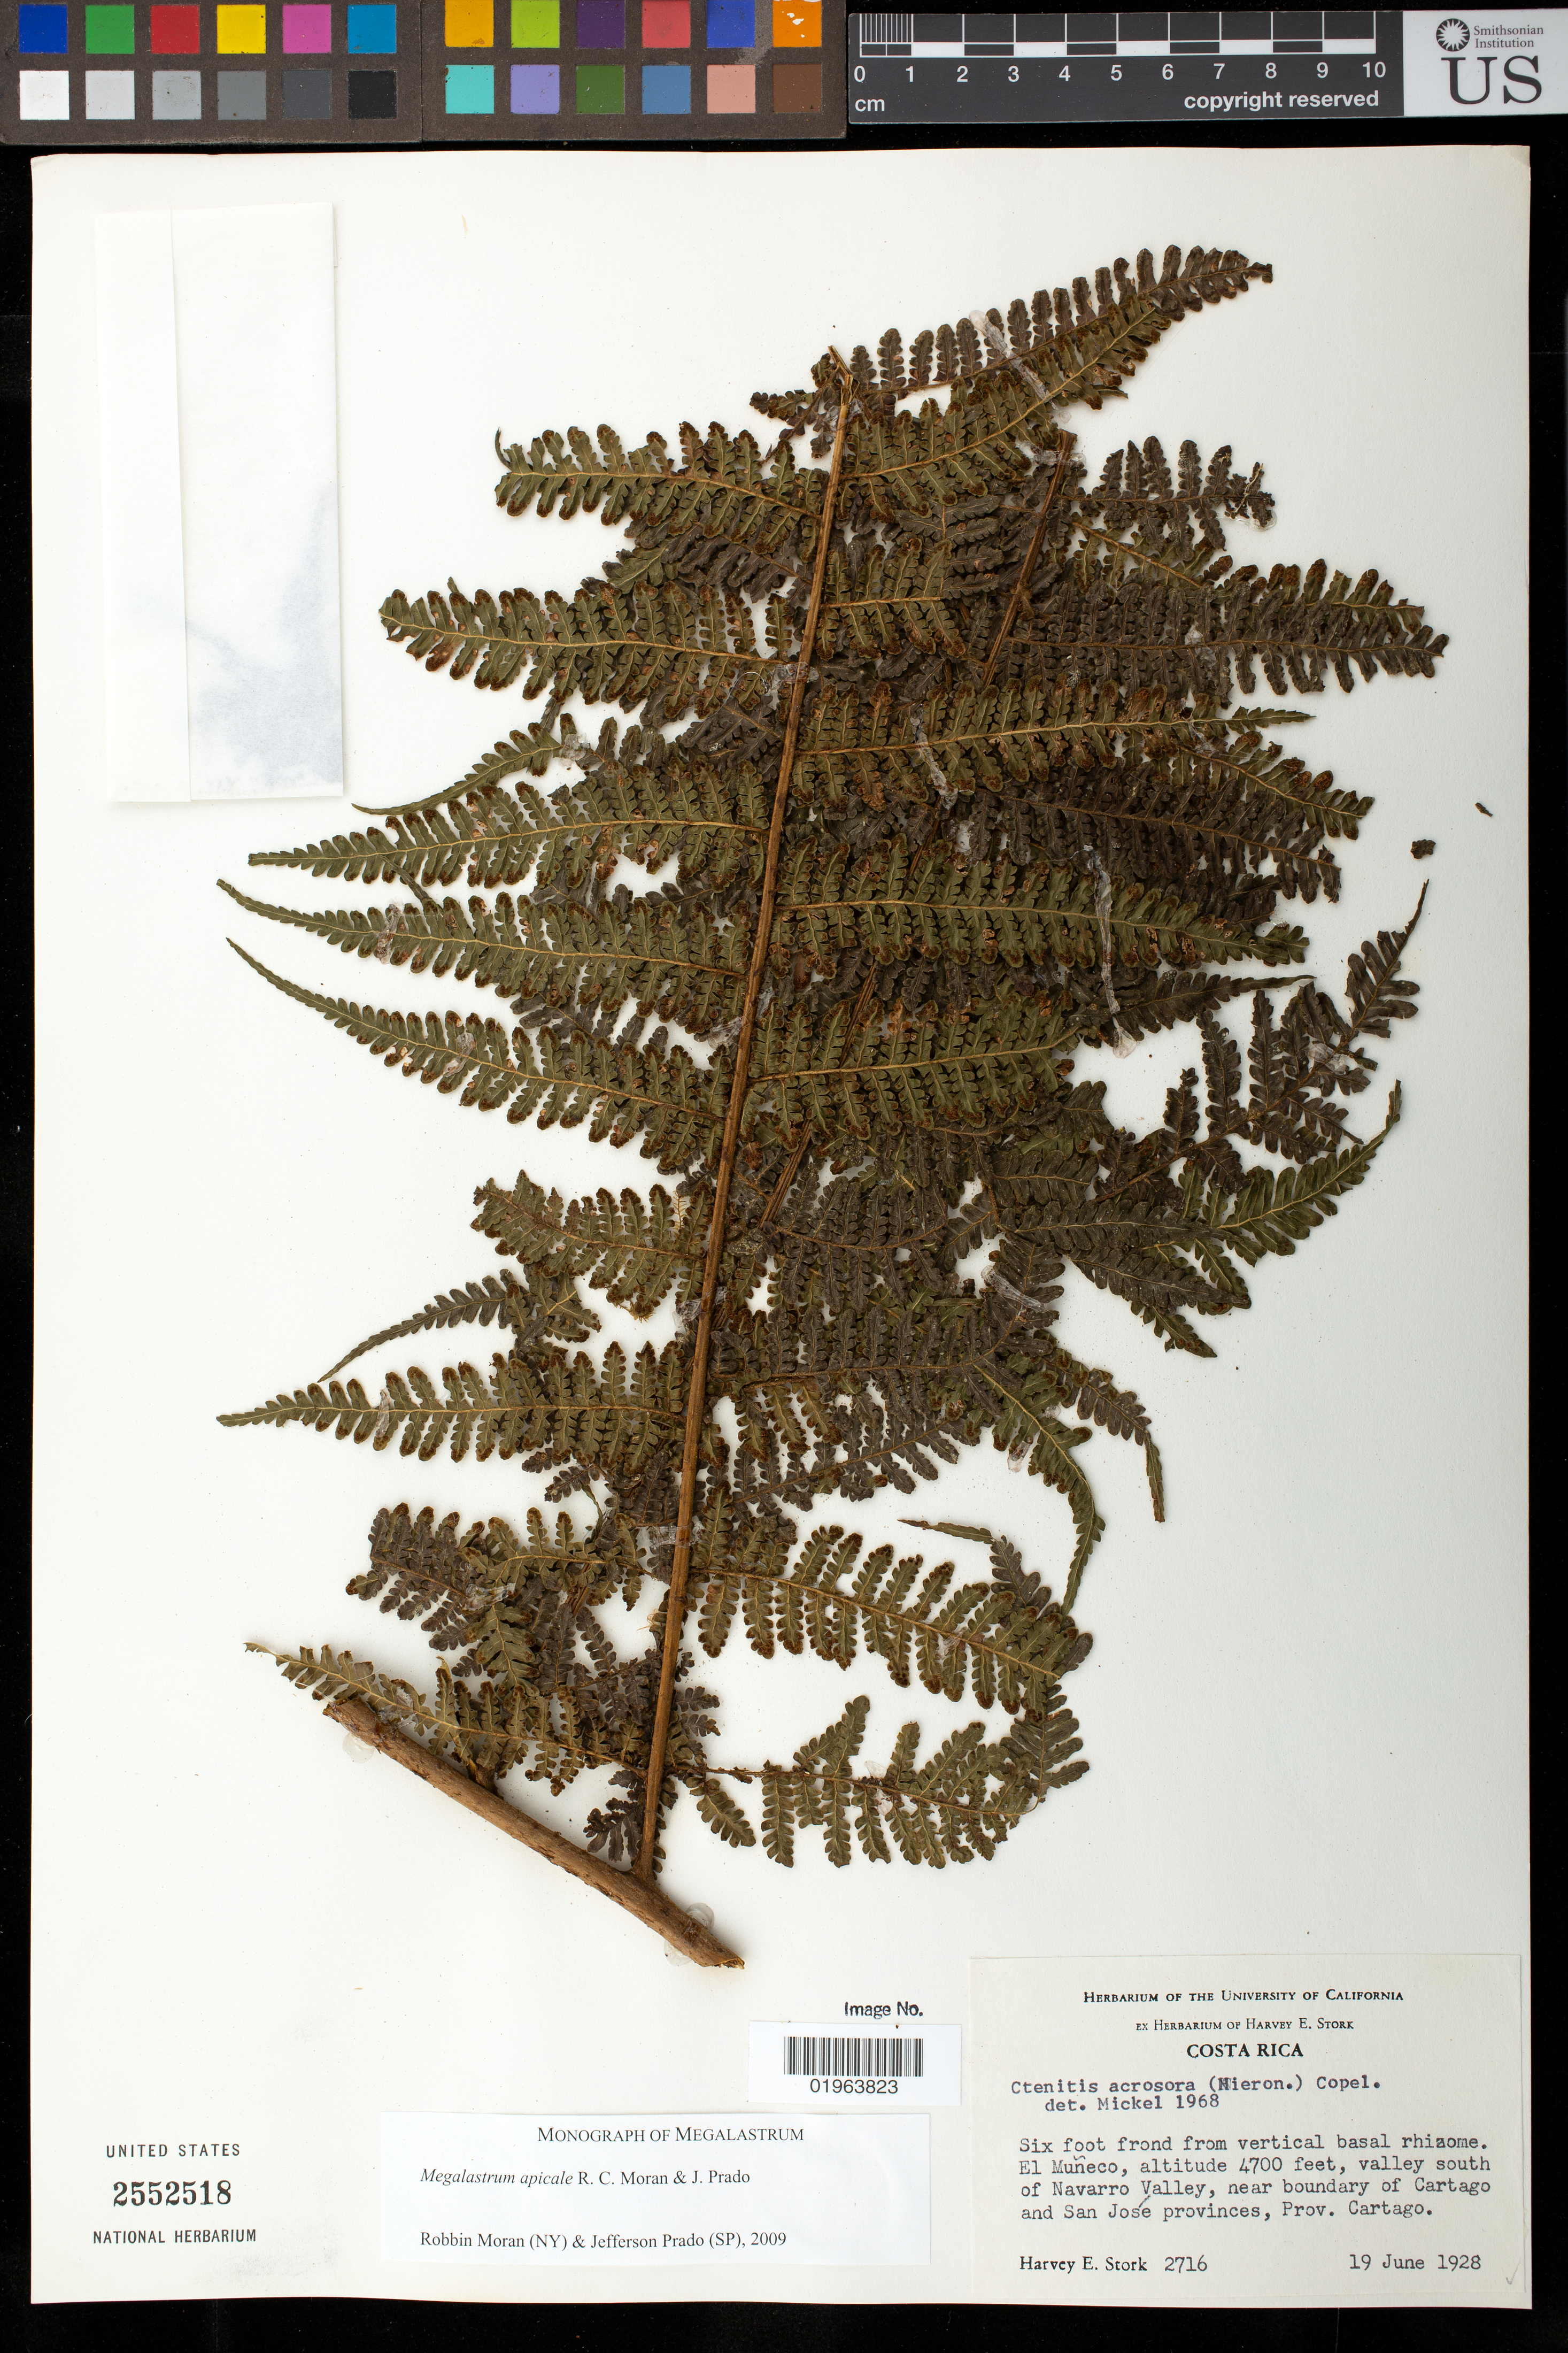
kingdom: Plantae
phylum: Tracheophyta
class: Polypodiopsida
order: Polypodiales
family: Dryopteridaceae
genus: Megalastrum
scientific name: Megalastrum apicale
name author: R.C. Moran & J. Prado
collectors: H. E. Stork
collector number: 2716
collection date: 1928-06-19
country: Costa Rica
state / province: Cartago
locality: El Muneco, valley south of Navarro Valley. Near boundary of Cartago and San Jose provinces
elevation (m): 1433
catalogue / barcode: US 2552518